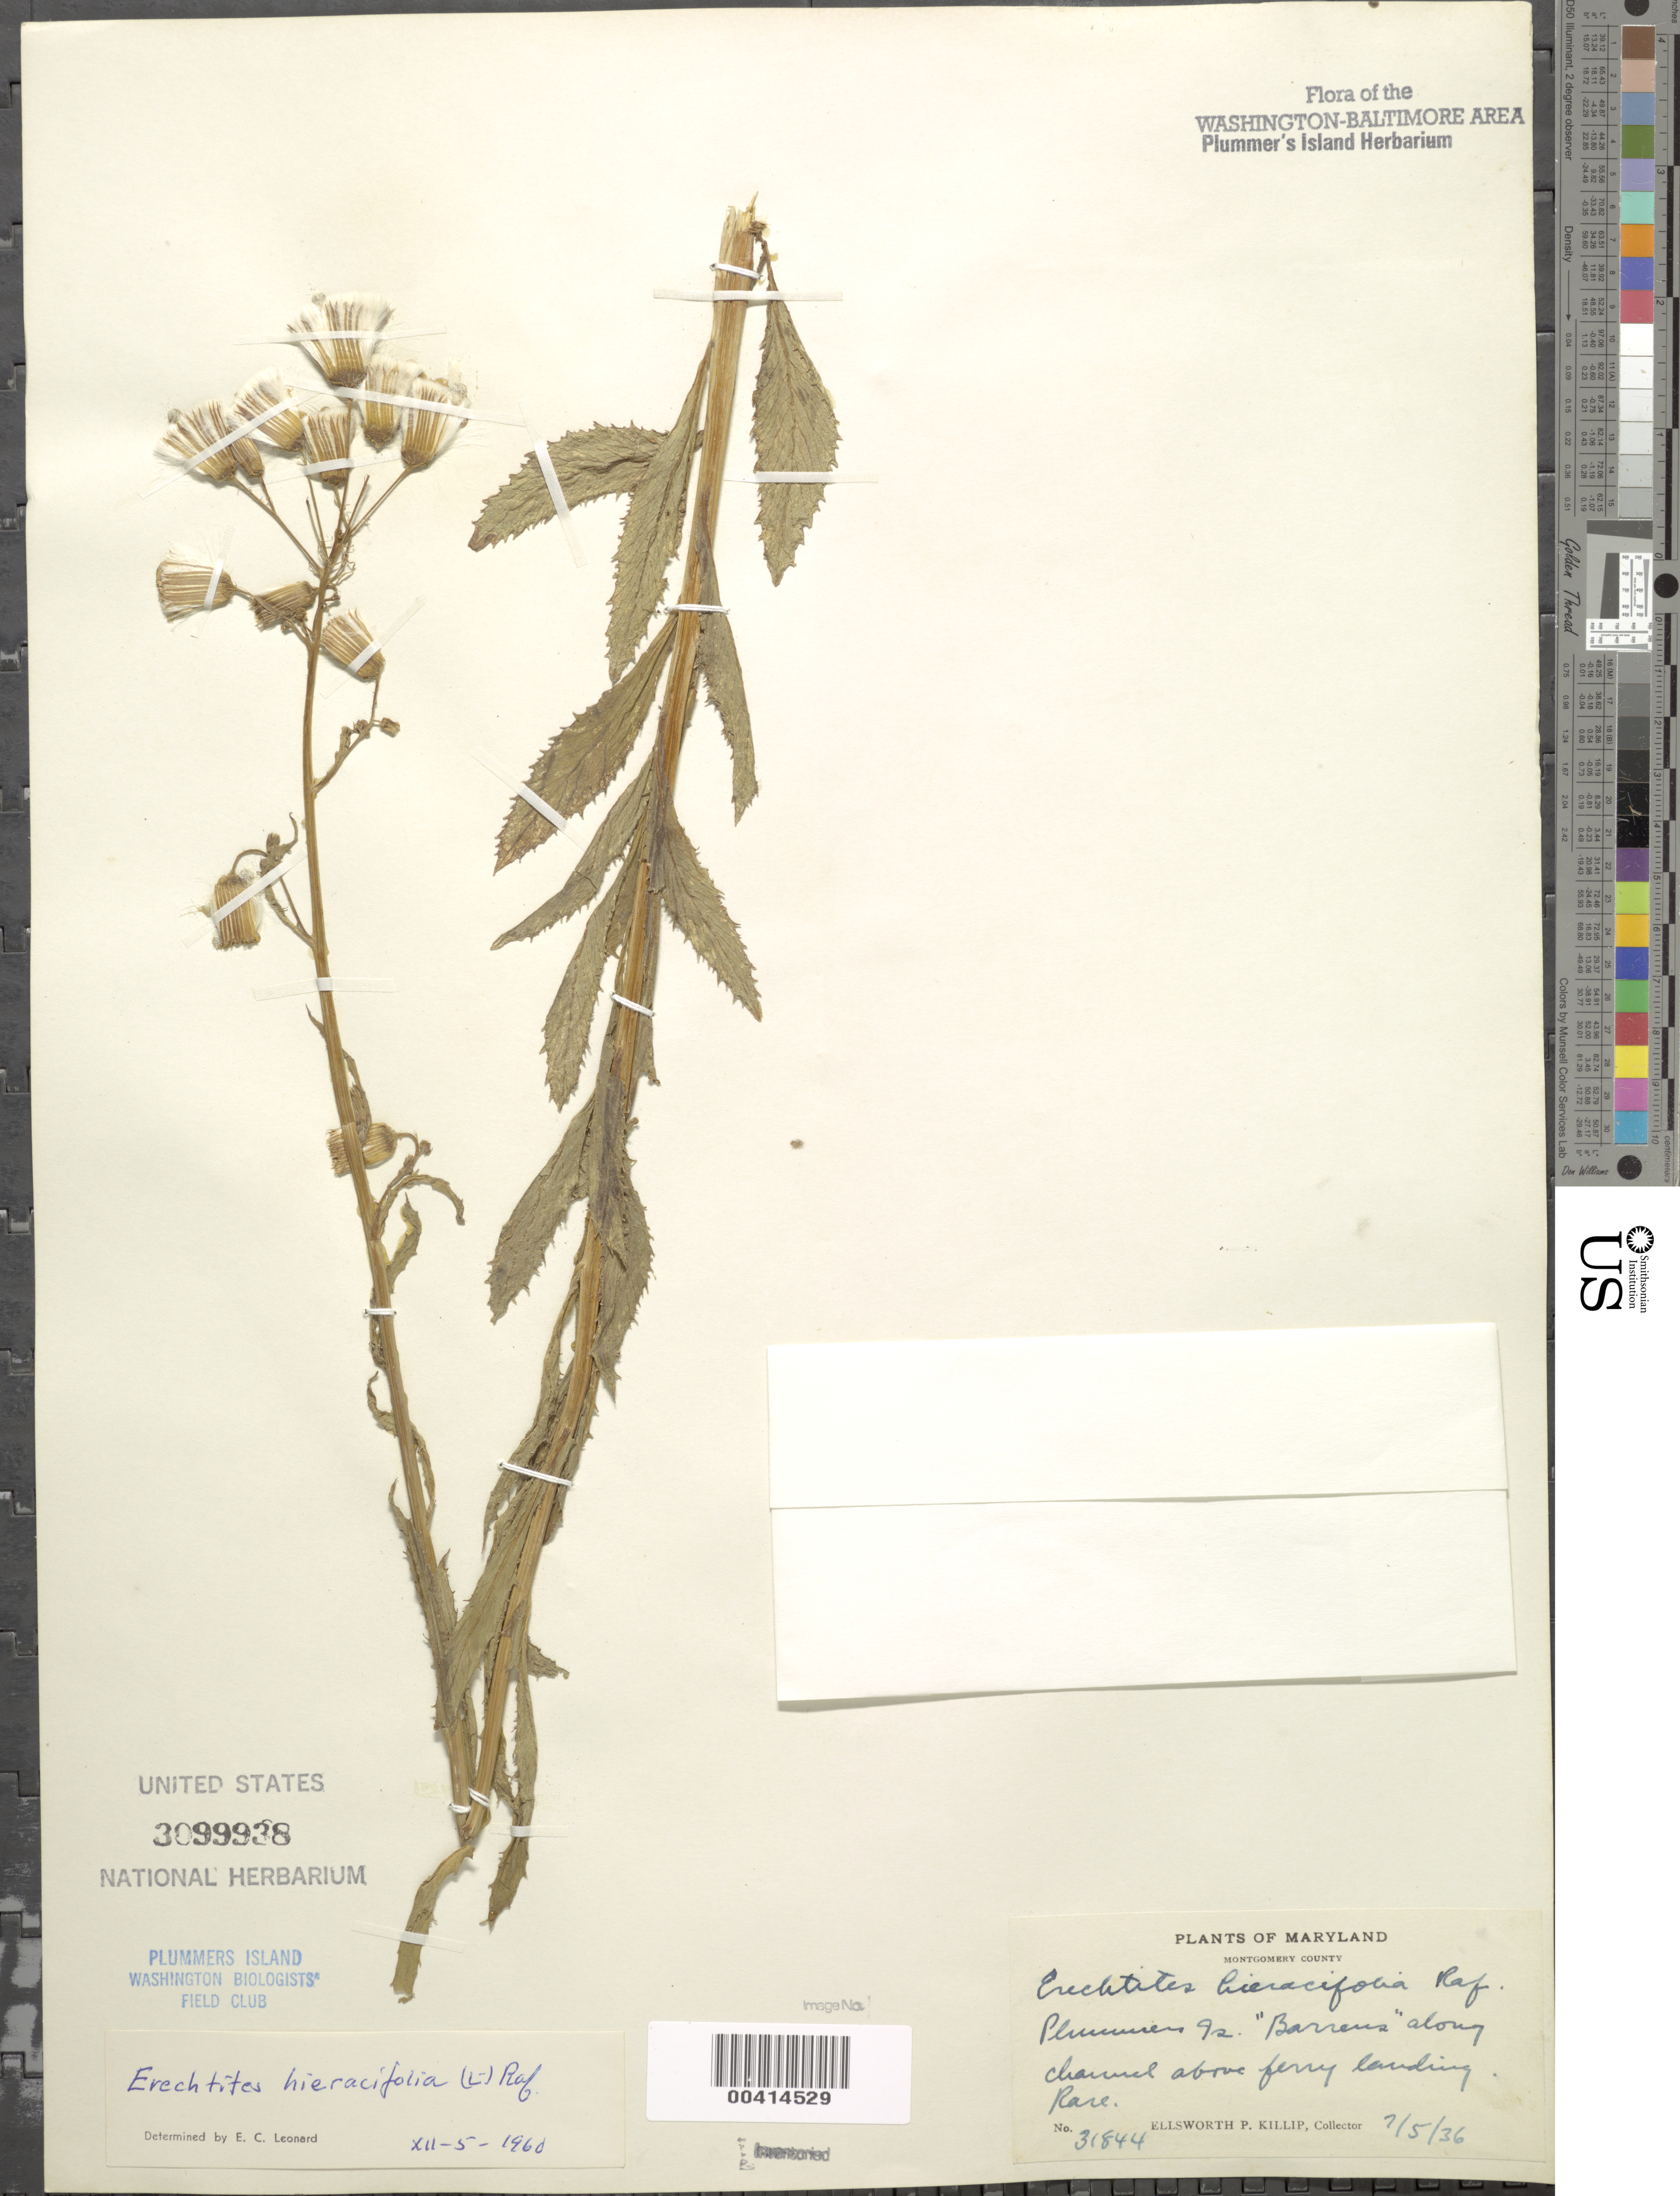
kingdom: Plantae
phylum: Tracheophyta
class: Magnoliopsida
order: Asterales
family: Asteraceae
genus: Erechtites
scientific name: Erechtites hieraciifolius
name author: (L.) Raf. ex DC.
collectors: E. P. Killip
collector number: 31844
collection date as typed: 05 Jul 1936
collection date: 1936-07-05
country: United States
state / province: Maryland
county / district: Montgomery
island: Plummers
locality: Plummer's Island; "barrens" along channel above ferry landing C. & O. Canal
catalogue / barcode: US 3099938